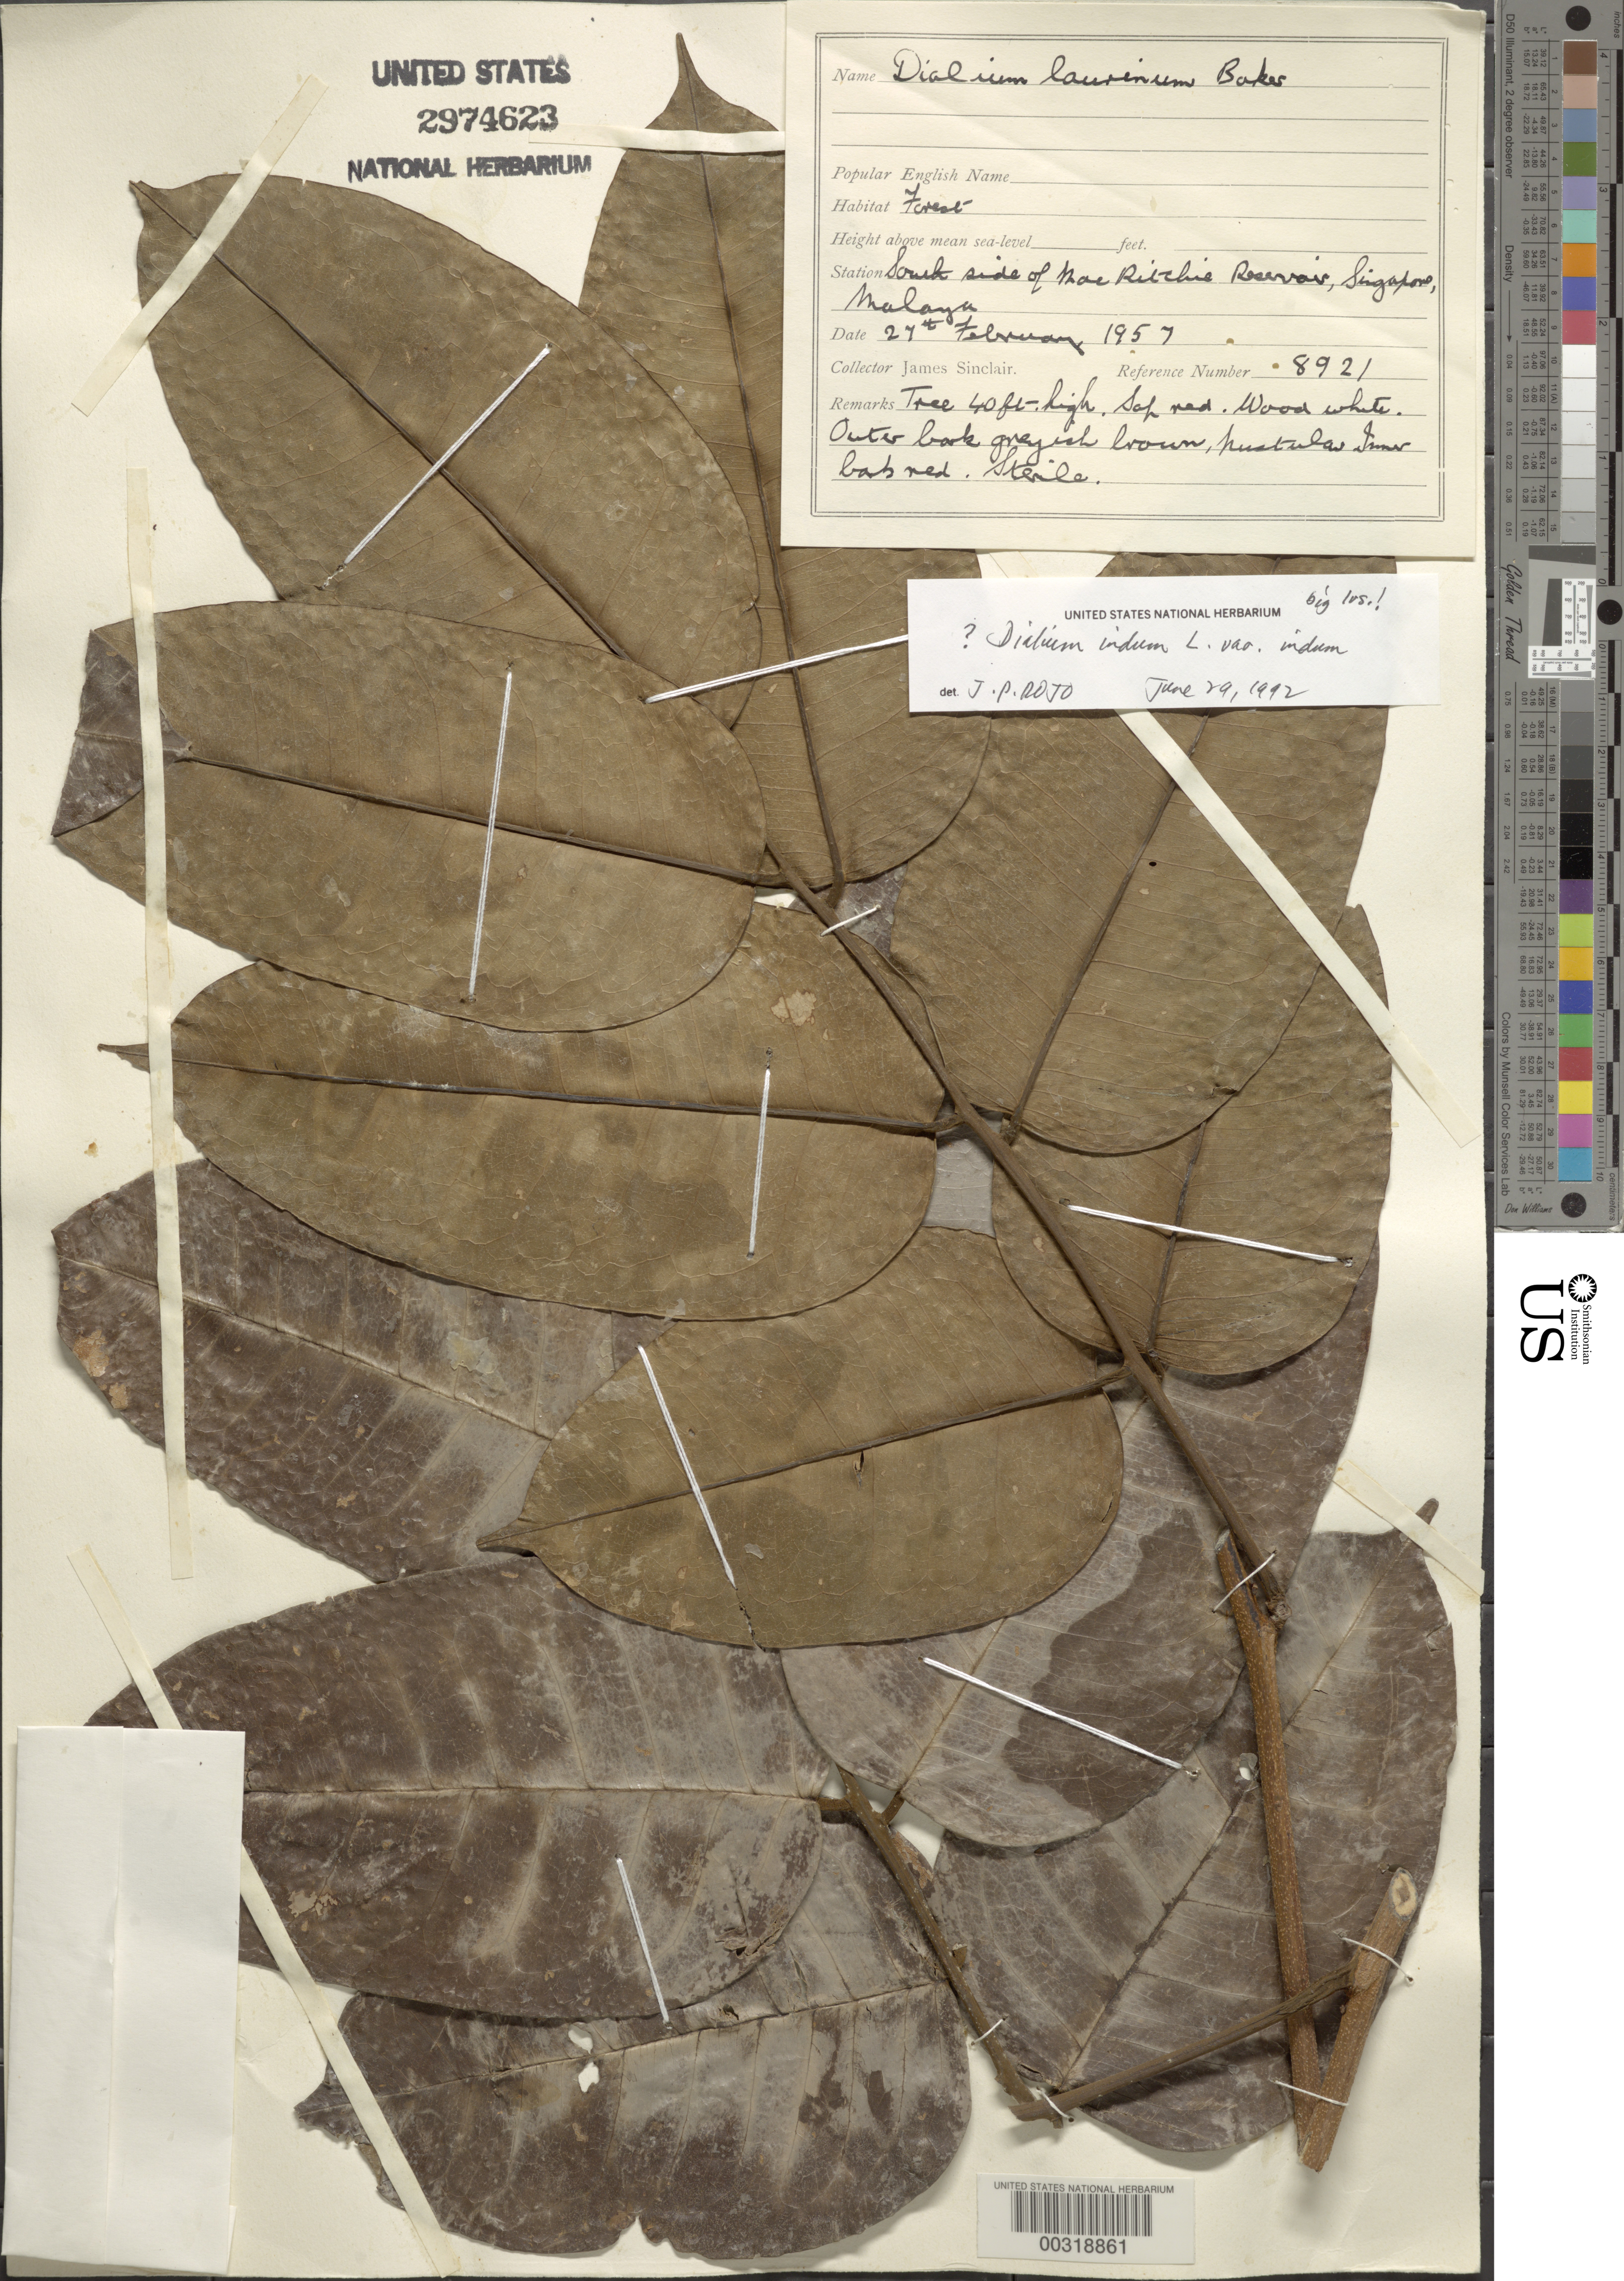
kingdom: Plantae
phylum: Tracheophyta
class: Magnoliopsida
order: Fabales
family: Fabaceae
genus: Dialium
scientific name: Dialium indum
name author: L.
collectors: J. Sinclair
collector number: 8921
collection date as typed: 27 Feb 1957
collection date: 1957-02-27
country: Singapore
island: Singapore Island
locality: S side of Mae Ritchie Reservoir [Malay Peninsula]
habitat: Forest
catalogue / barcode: US 2974623